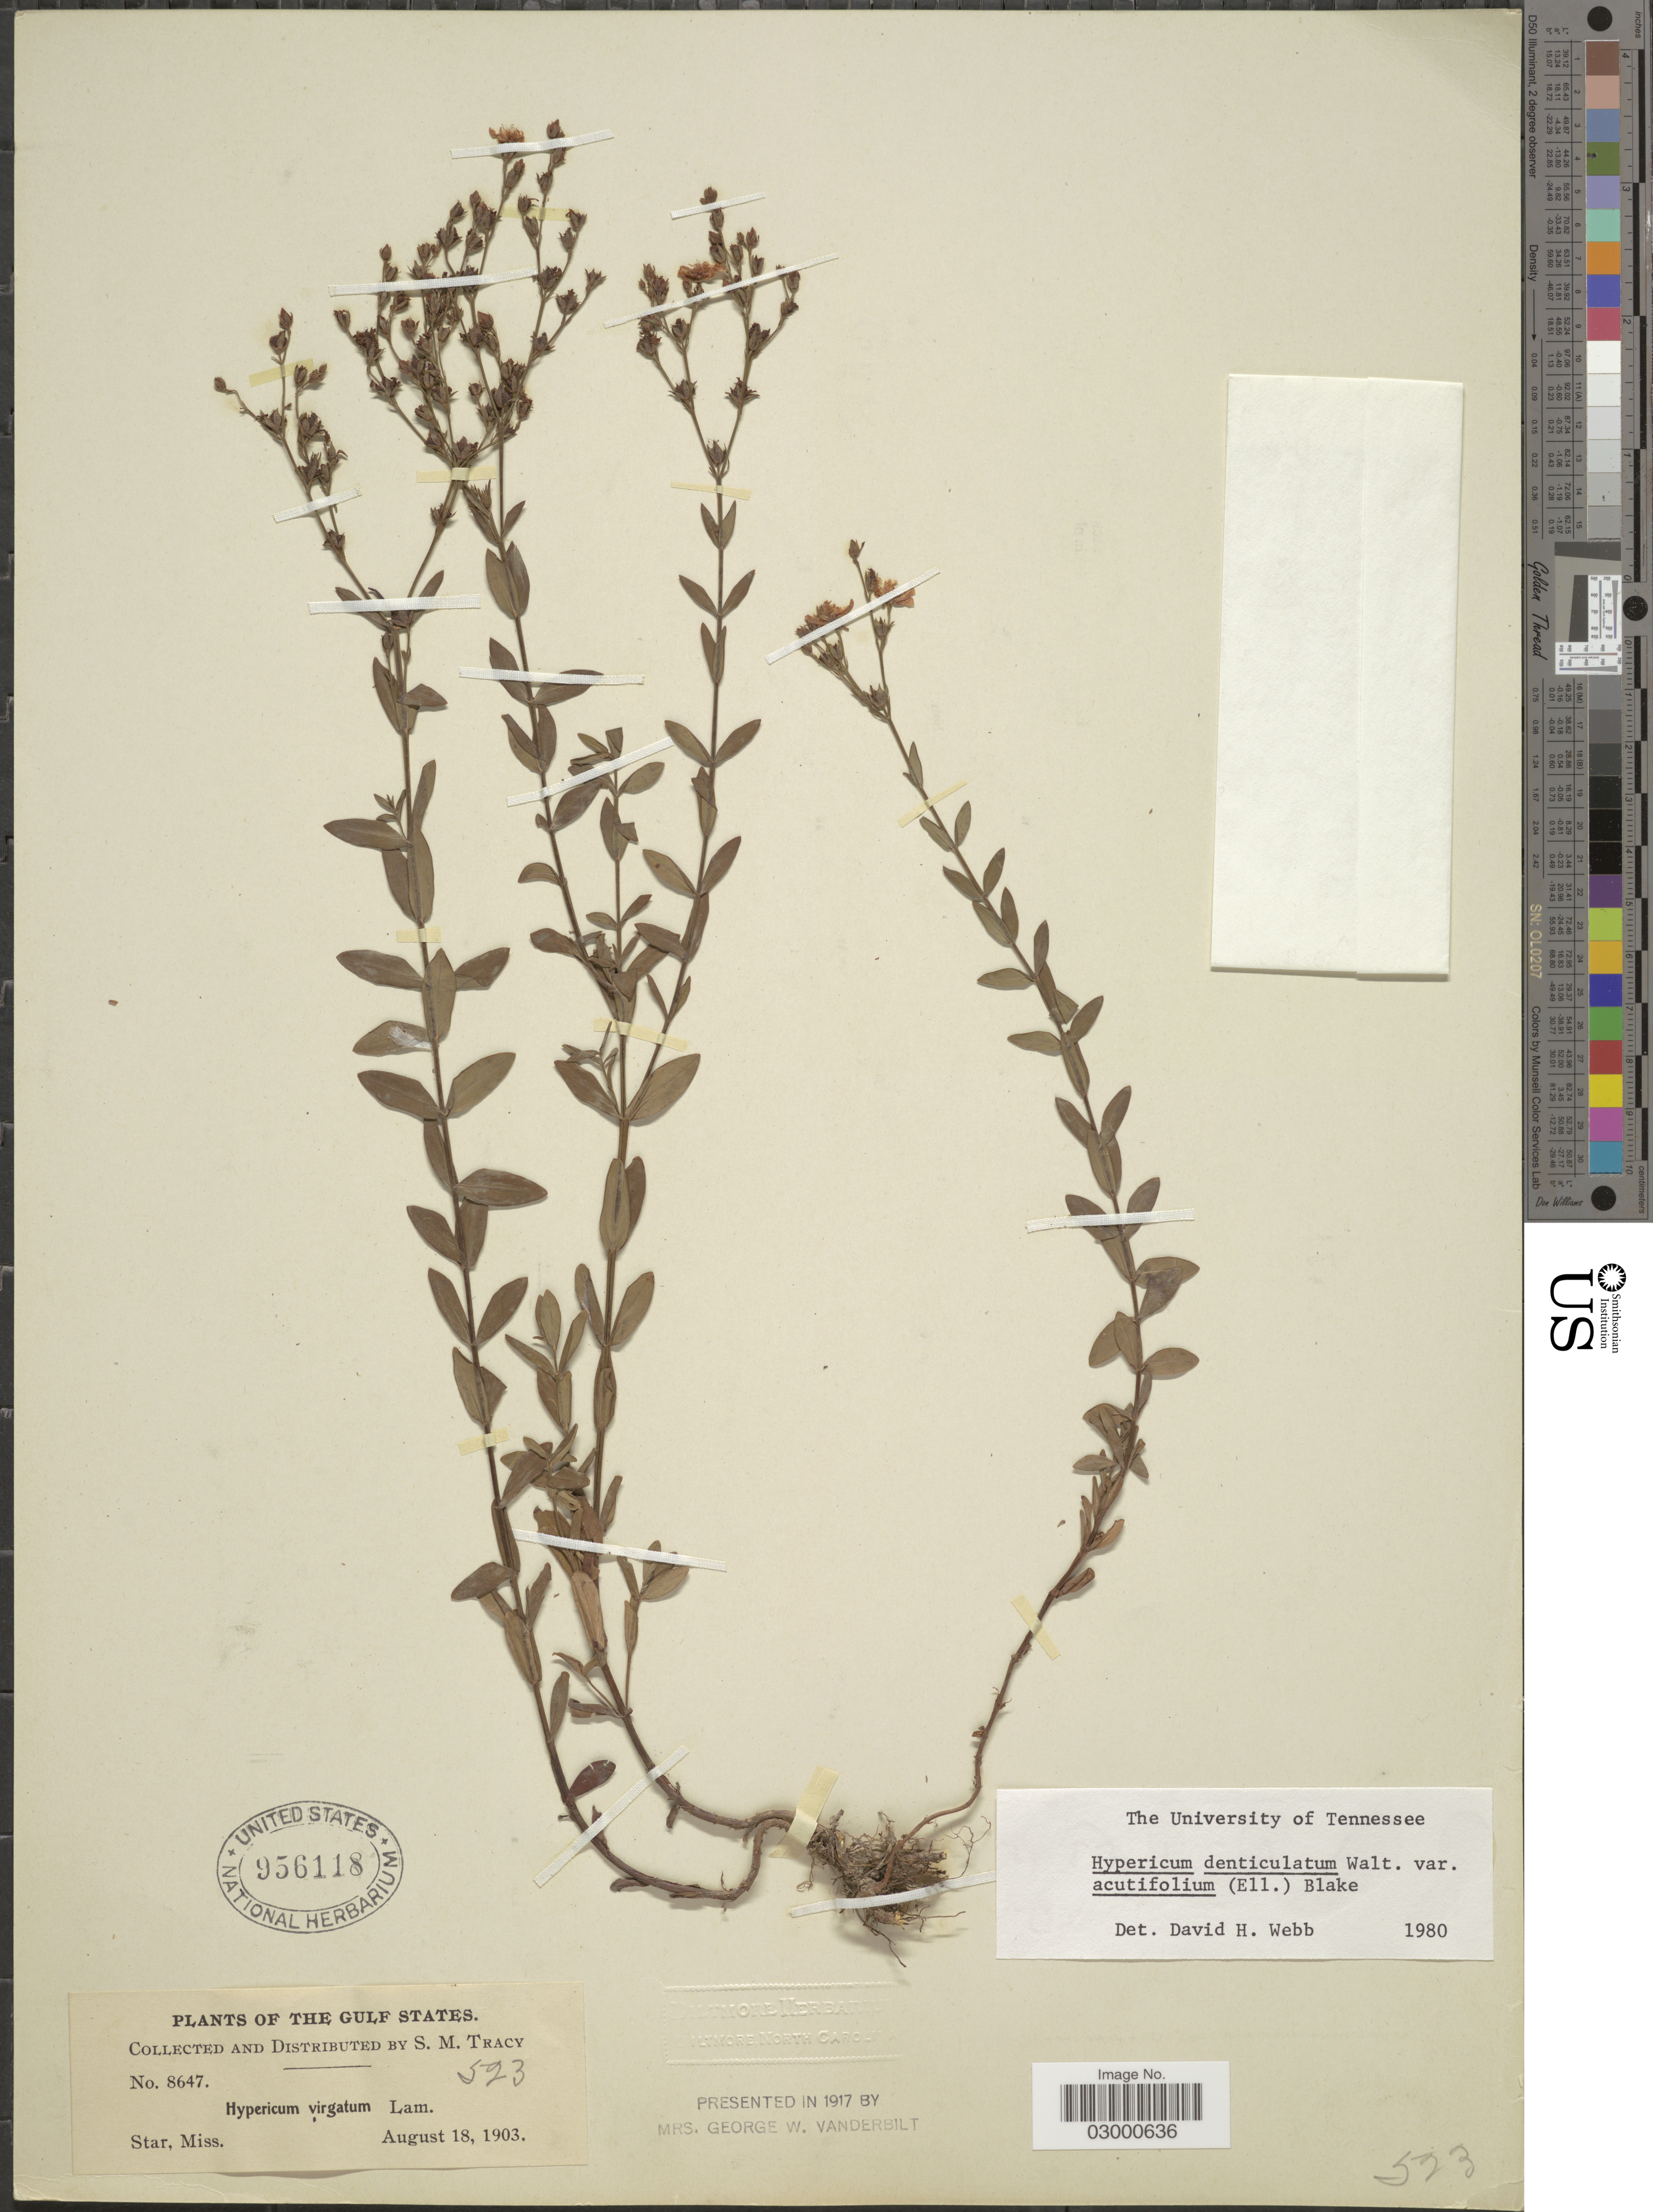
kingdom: Plantae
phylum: Tracheophyta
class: Magnoliopsida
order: Malpighiales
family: Hypericaceae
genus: Hypericum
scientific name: Hypericum denticulatum var. acutifolium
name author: (Elliott) N. Robson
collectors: S. M. Tracy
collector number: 8647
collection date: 1903-08-18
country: United States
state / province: Mississippi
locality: Gulf States. Star.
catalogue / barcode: US 956118